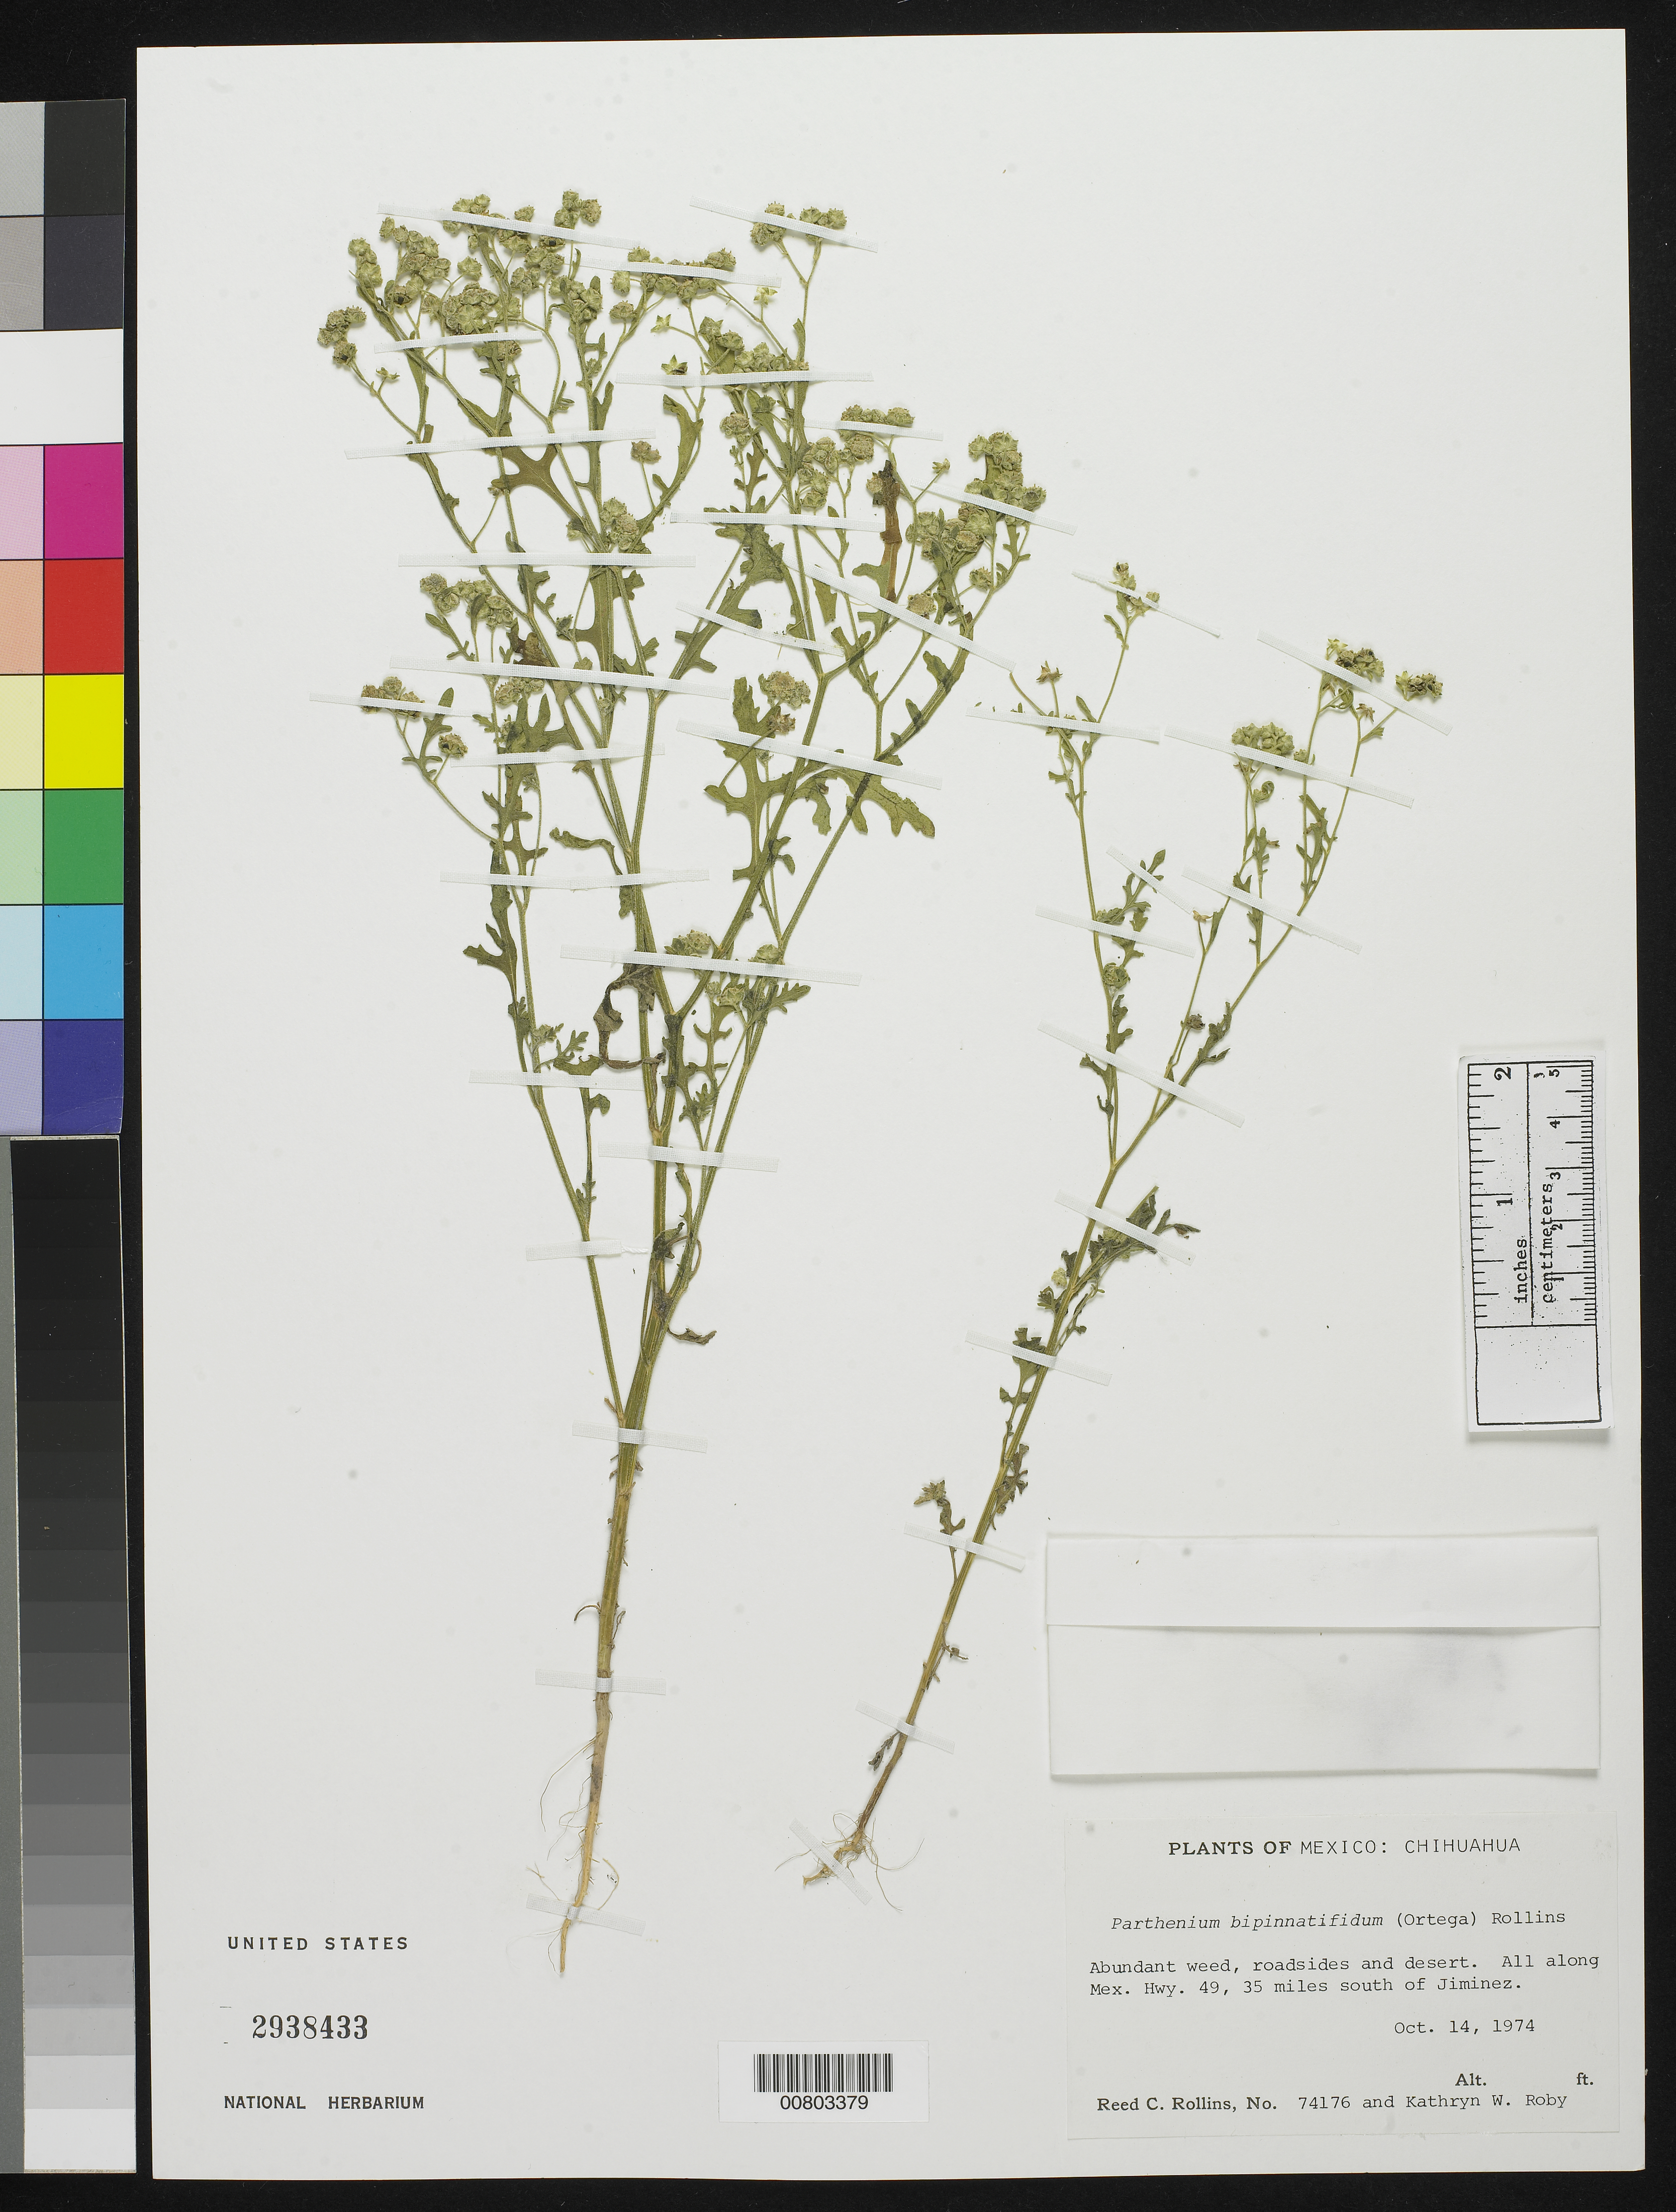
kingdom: Plantae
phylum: Tracheophyta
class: Magnoliopsida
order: Asterales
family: Asteraceae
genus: Parthenium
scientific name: Parthenium bipinnatifidum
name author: (Ortega) Rollins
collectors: R. C. Rollins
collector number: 74176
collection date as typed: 14 Oct 1974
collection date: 1974-10-14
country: Mexico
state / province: Chihuahua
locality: Hwy. 49, 35 miles south of Jimenez, Chihuahua.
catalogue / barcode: US 2938433